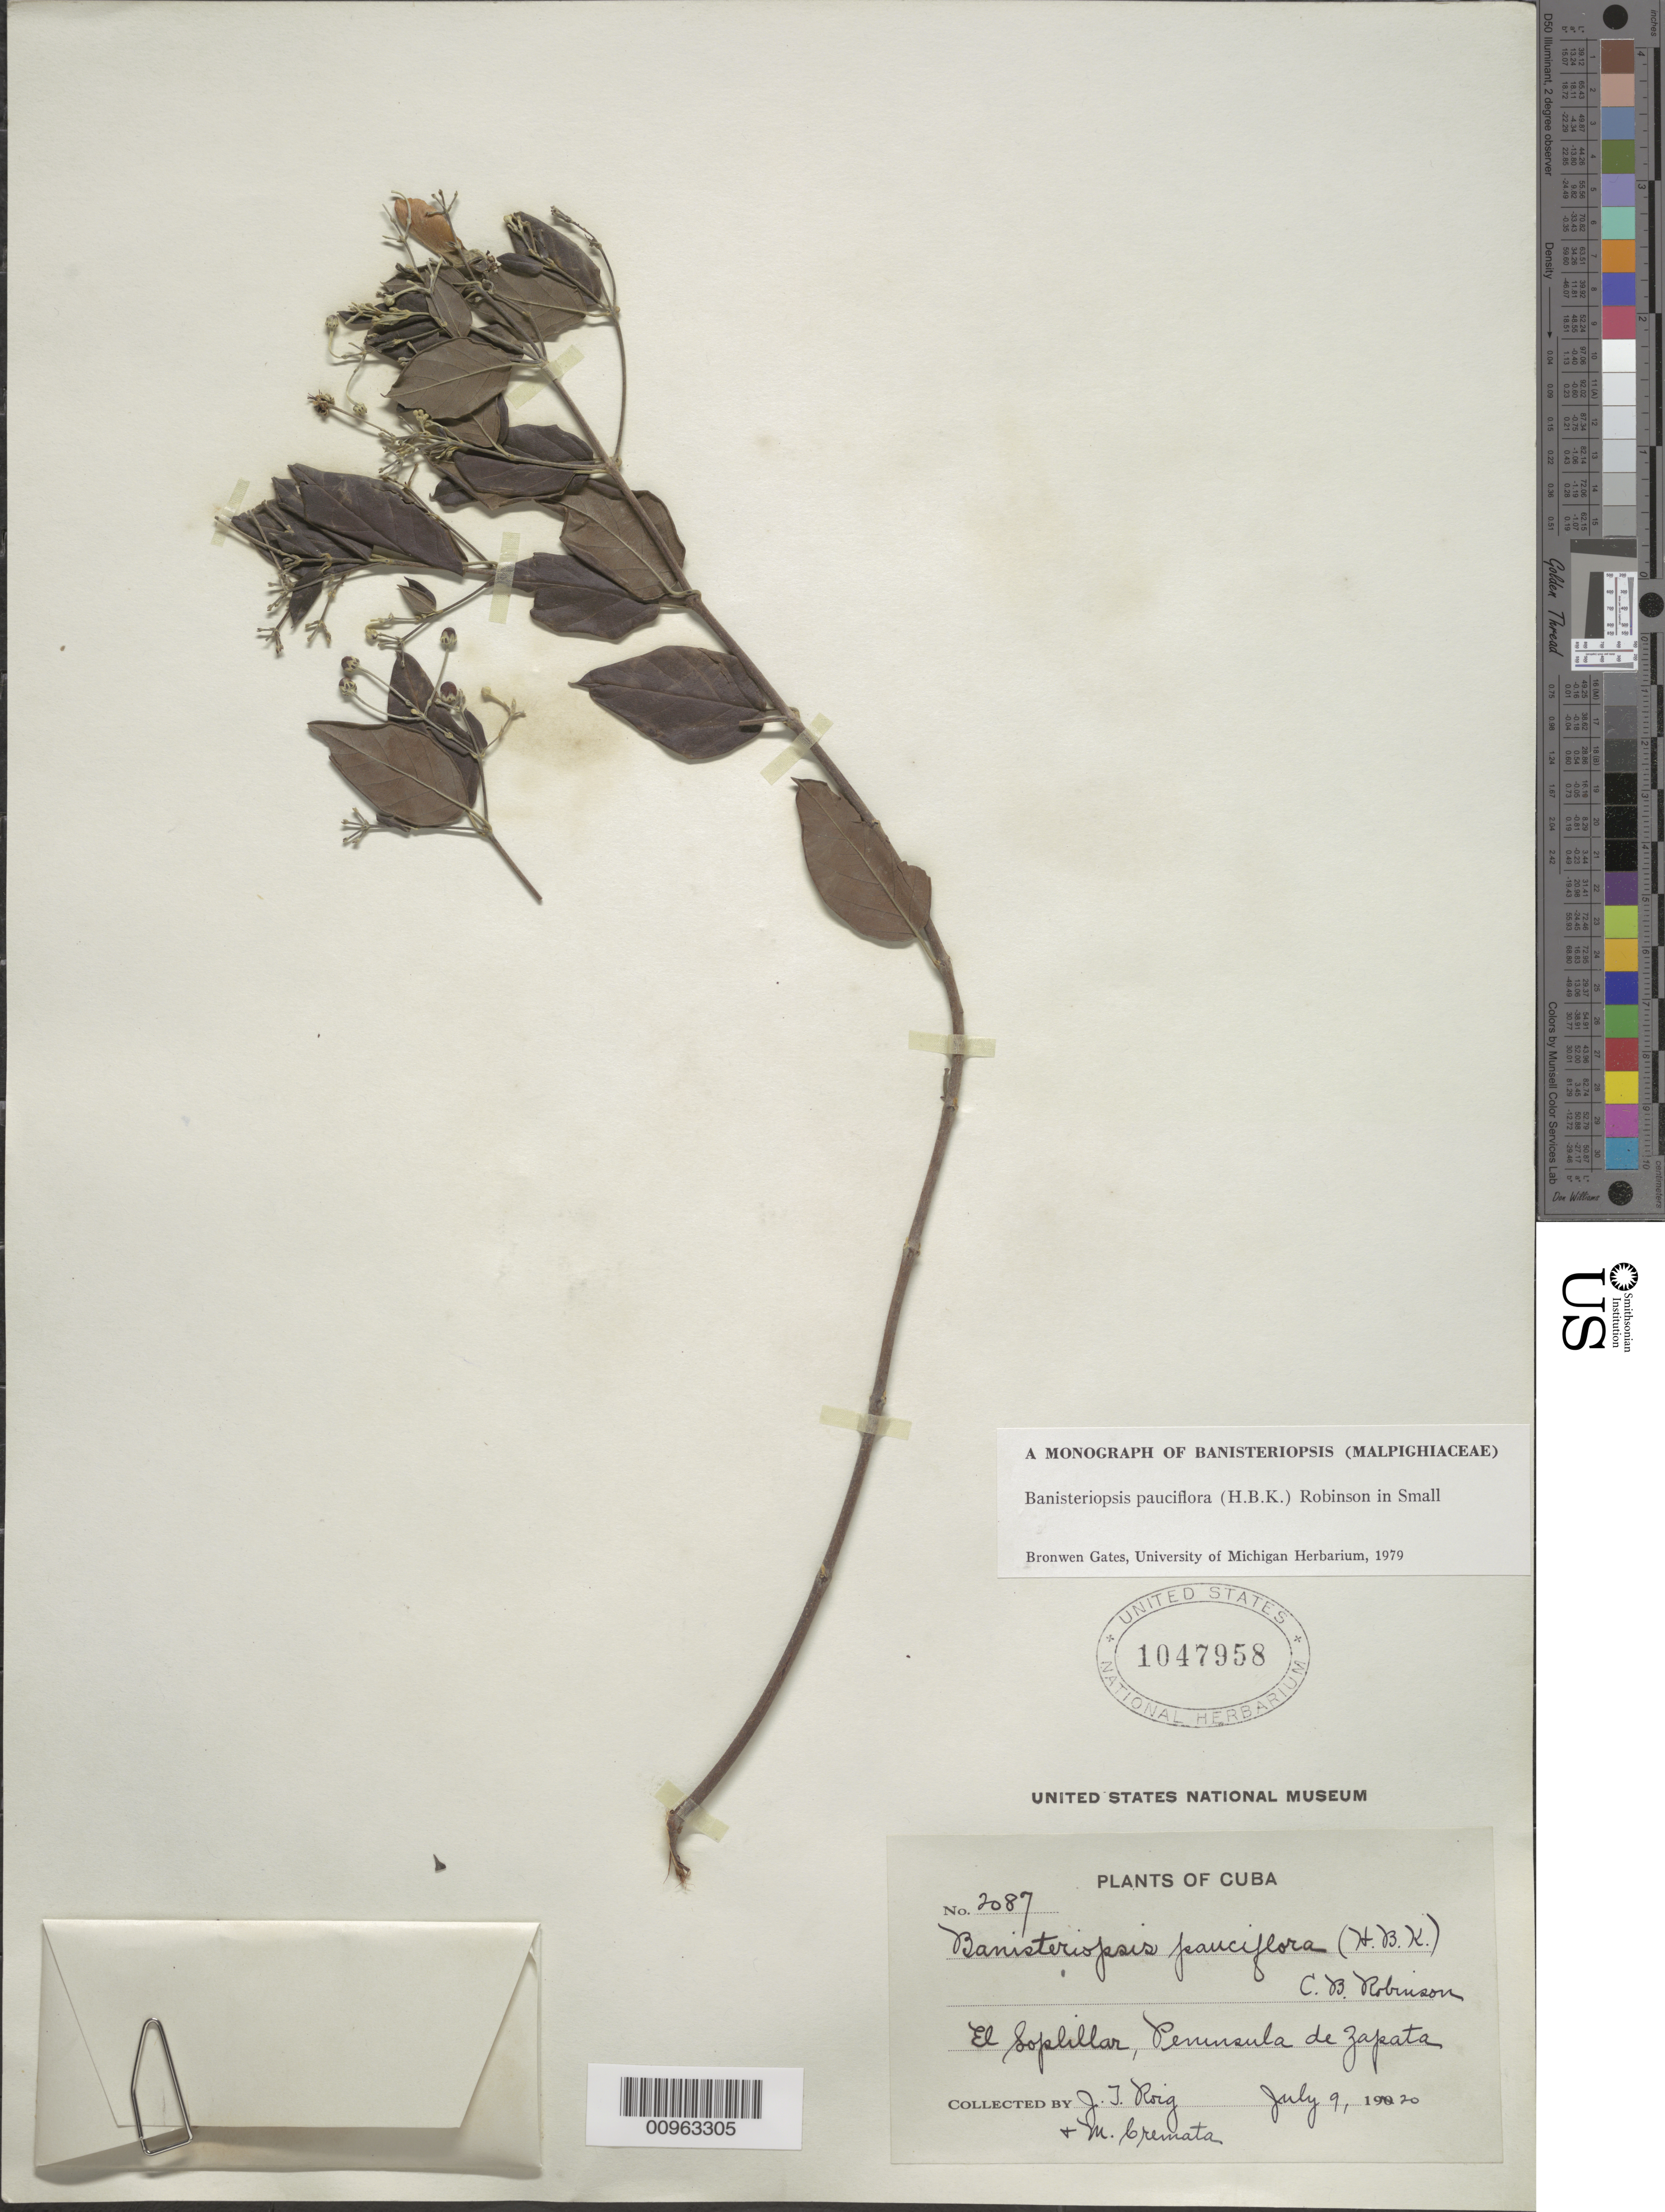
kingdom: Plantae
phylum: Tracheophyta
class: Magnoliopsida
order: Malpighiales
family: Malpighiaceae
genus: Banisteriopsis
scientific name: Banisteriopsis pauciflora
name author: (Kunth) C.B. Rob.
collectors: J. Roig & M. Cremata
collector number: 2087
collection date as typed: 09 Jul 1920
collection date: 1920-07-09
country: Cuba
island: Cuba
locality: El Soplillar, Peninsula de Zapata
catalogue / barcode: US 1047958